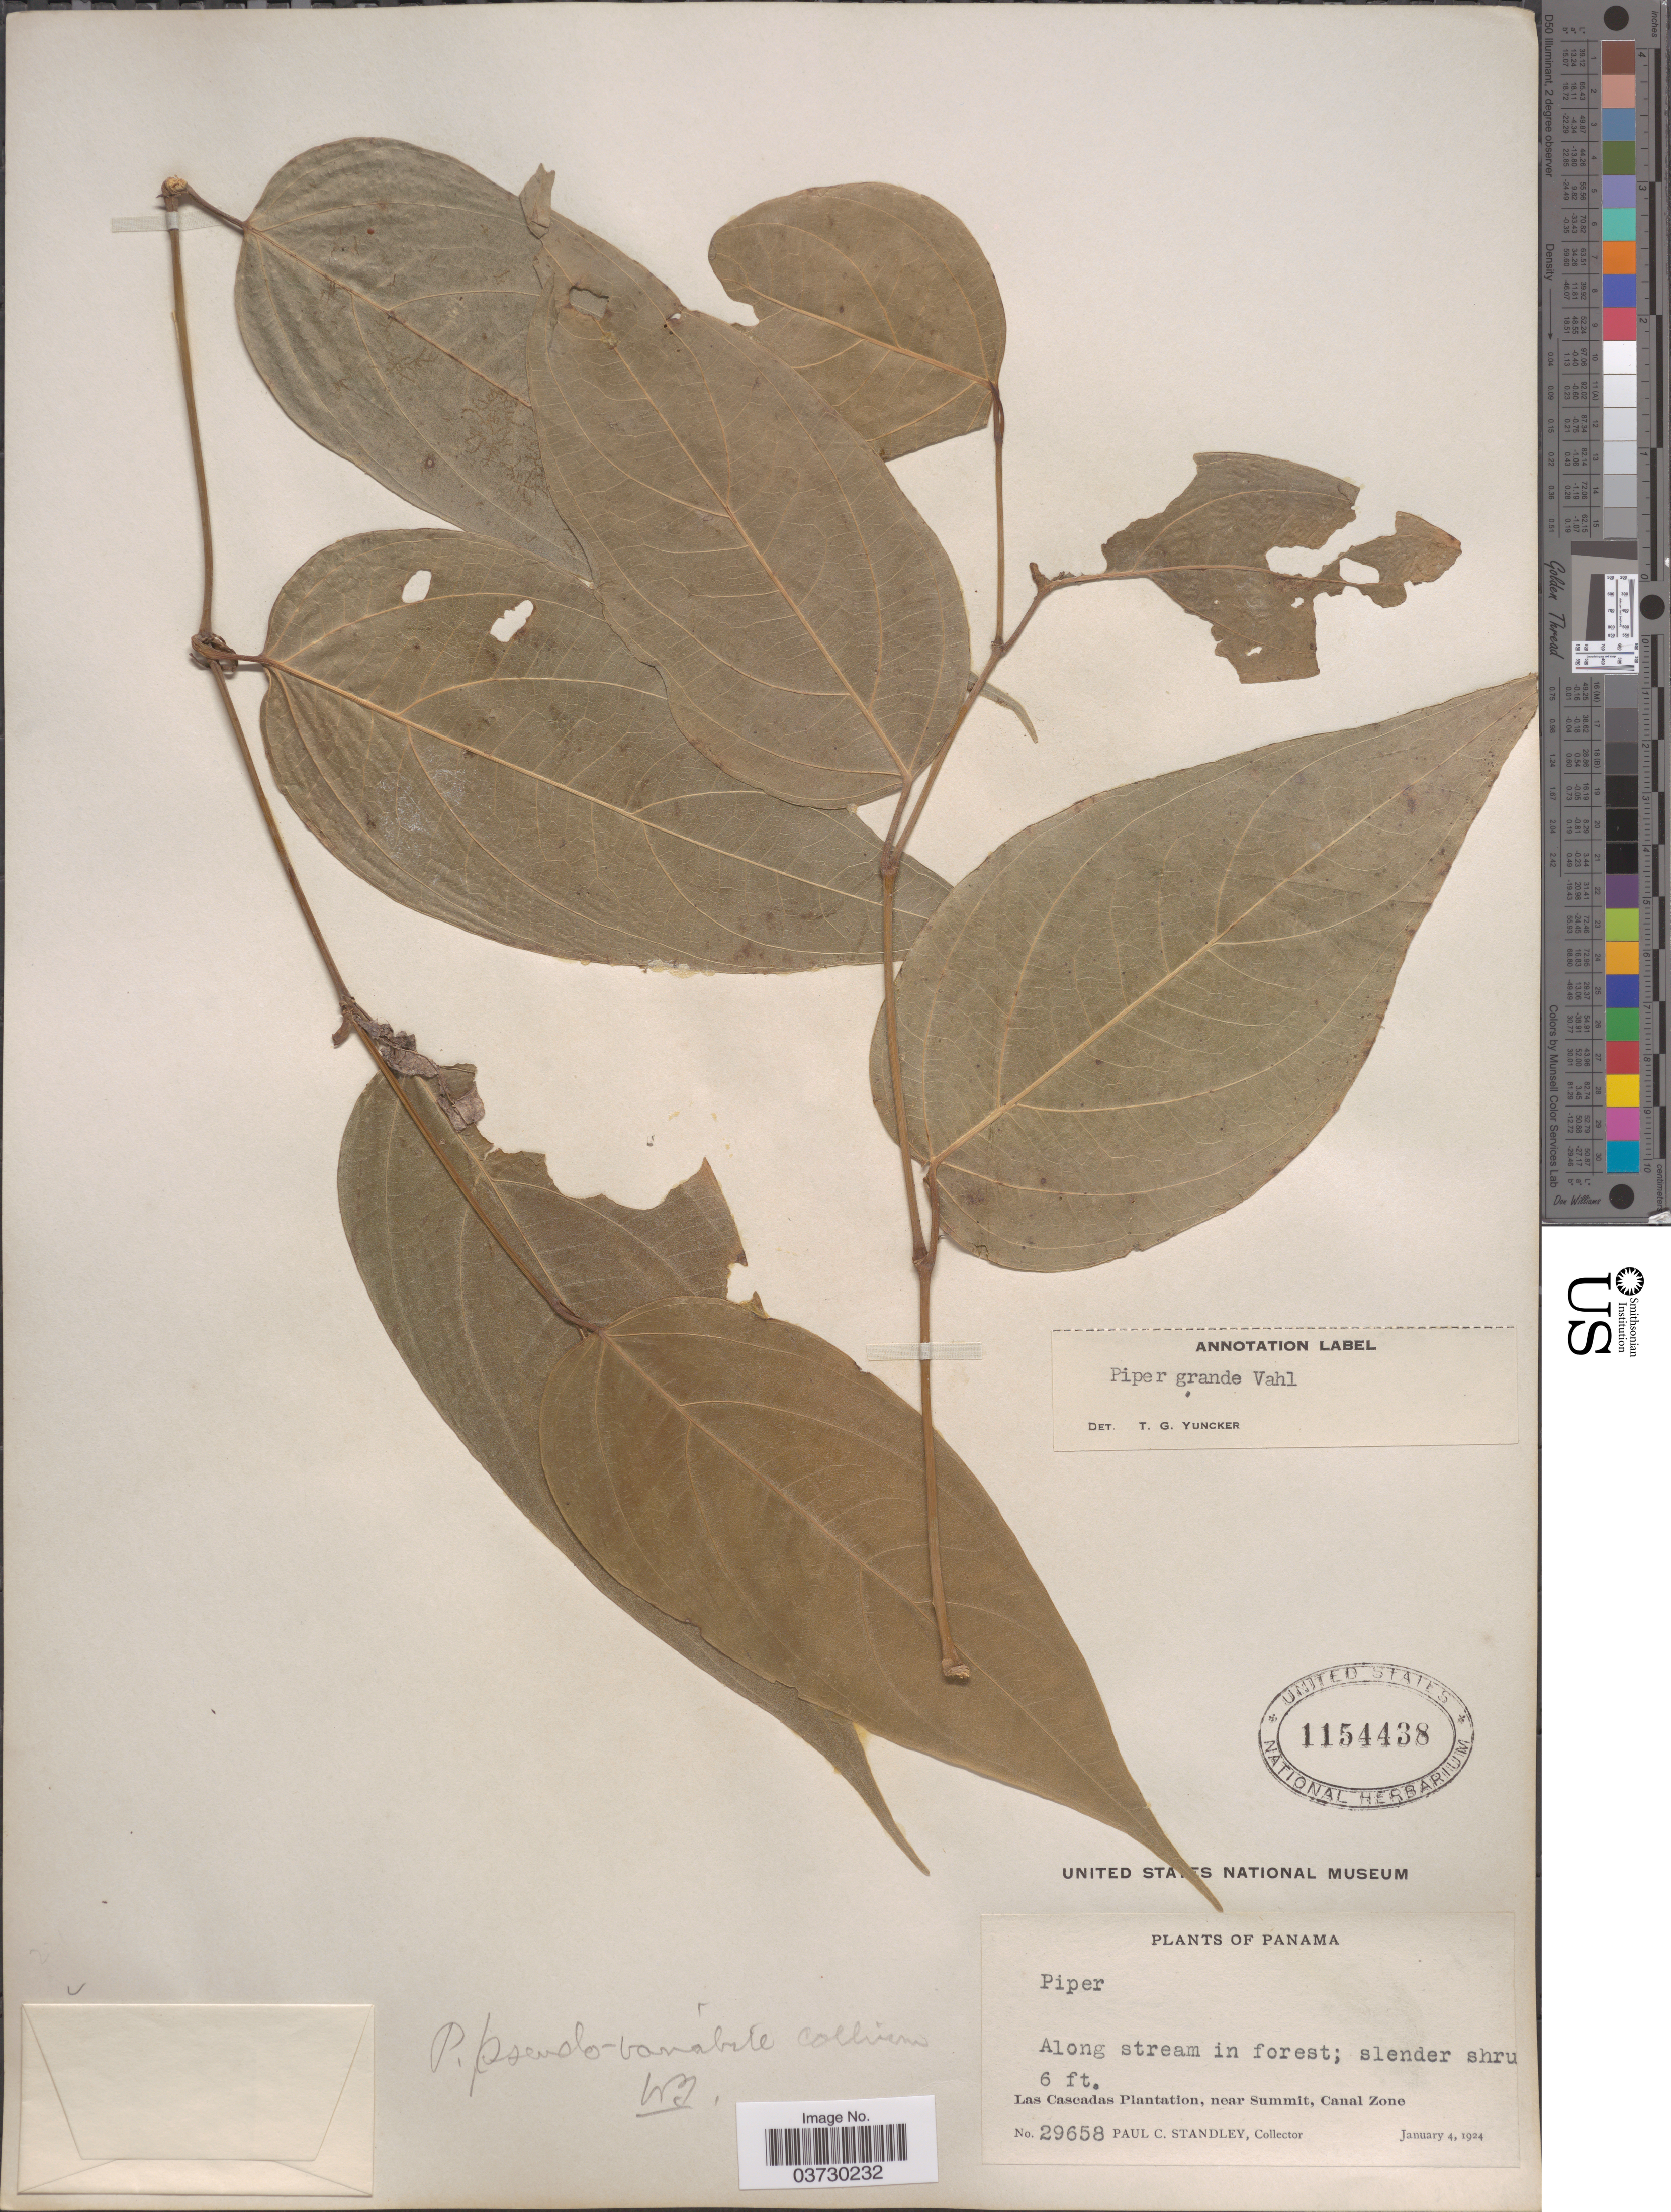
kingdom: Plantae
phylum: Tracheophyta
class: Magnoliopsida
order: Piperales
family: Piperaceae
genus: Piper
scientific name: Piper grande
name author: Vahl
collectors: P. C. Standley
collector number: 29658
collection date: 1924-01-04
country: Panama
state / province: Colón / Panamá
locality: Along stream in forest. Las Cascadas Plantation, near Summit, Canal Zone.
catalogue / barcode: US 1154438